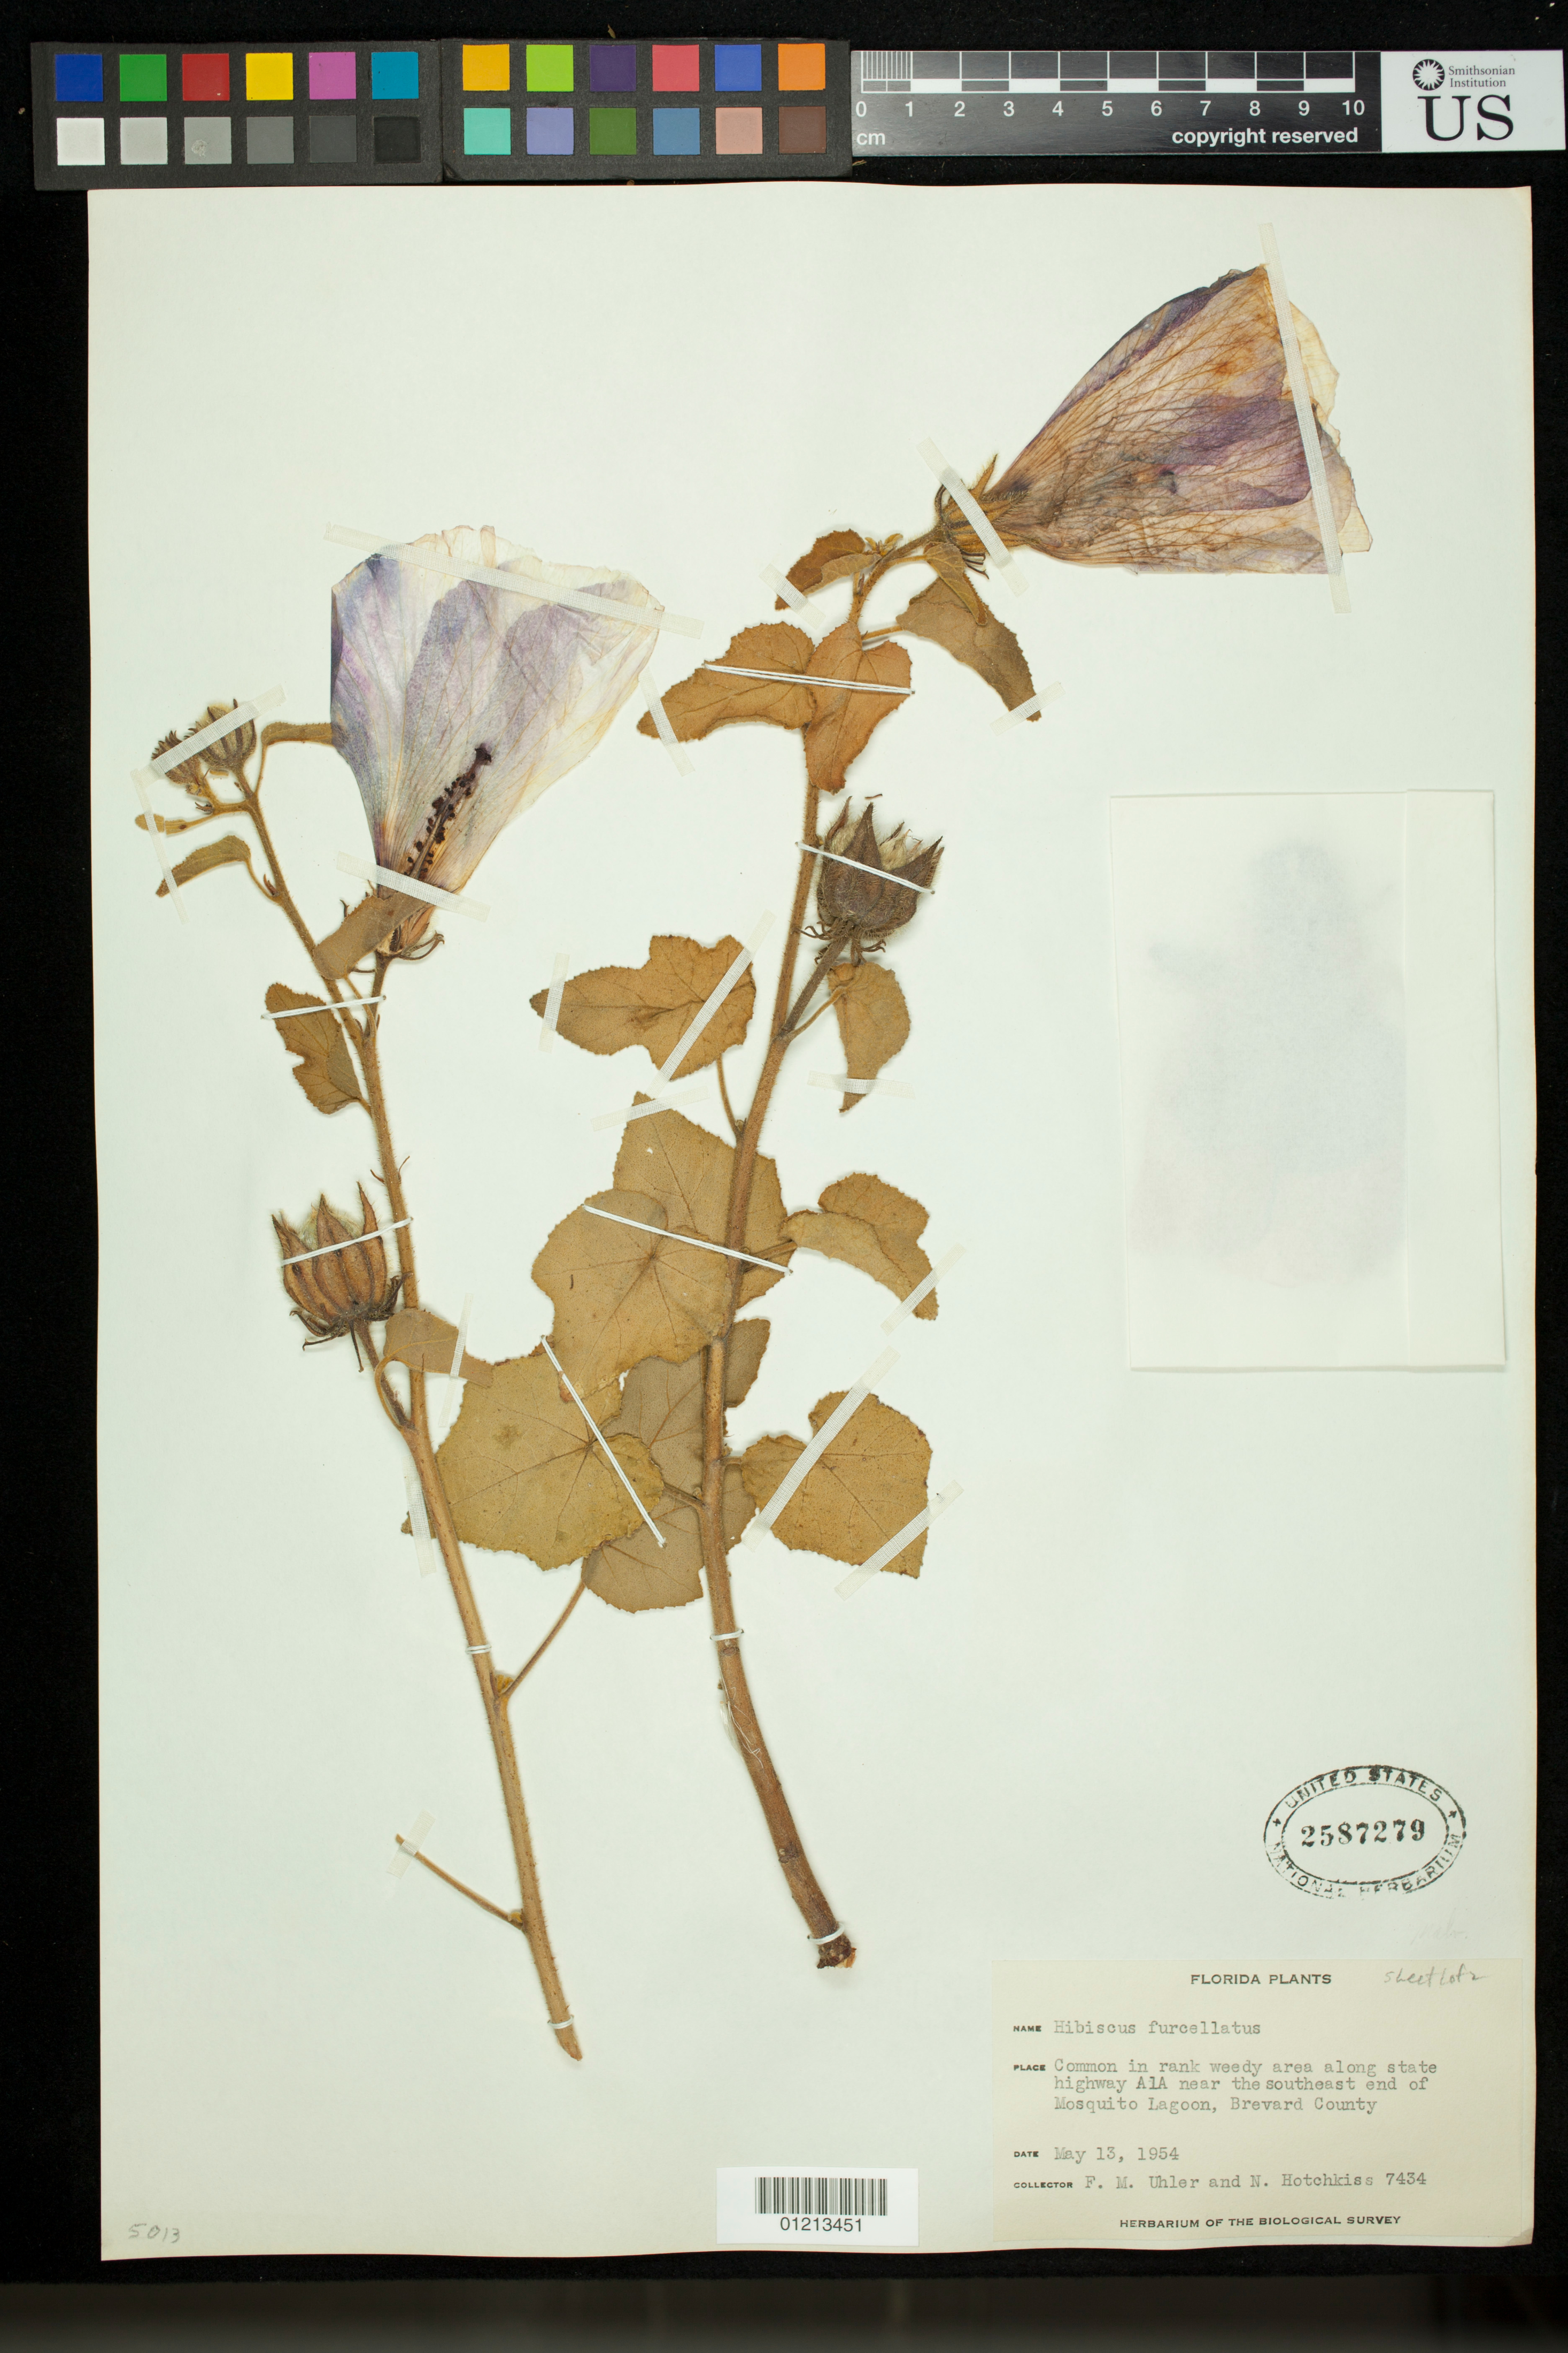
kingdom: Plantae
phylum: Tracheophyta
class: Magnoliopsida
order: Malvales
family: Malvaceae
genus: Sabdariffa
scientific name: Sabdariffa maculata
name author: (Lam.) M.M. Hanes & R.L. Barrett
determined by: Dorr, Laurence J., Curator (BOT), Smithsonian Institution - National Museum of Natural History (UNITED STATES)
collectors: F. M. Uhler & N. Hotchkiss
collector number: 7434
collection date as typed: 13 May 1954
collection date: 1954-05-13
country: United States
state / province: Florida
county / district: Brevard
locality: Rank weedy area along state highway A1A near the southeast end of Mosquito Lagoon, Brevard County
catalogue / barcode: US 2587279